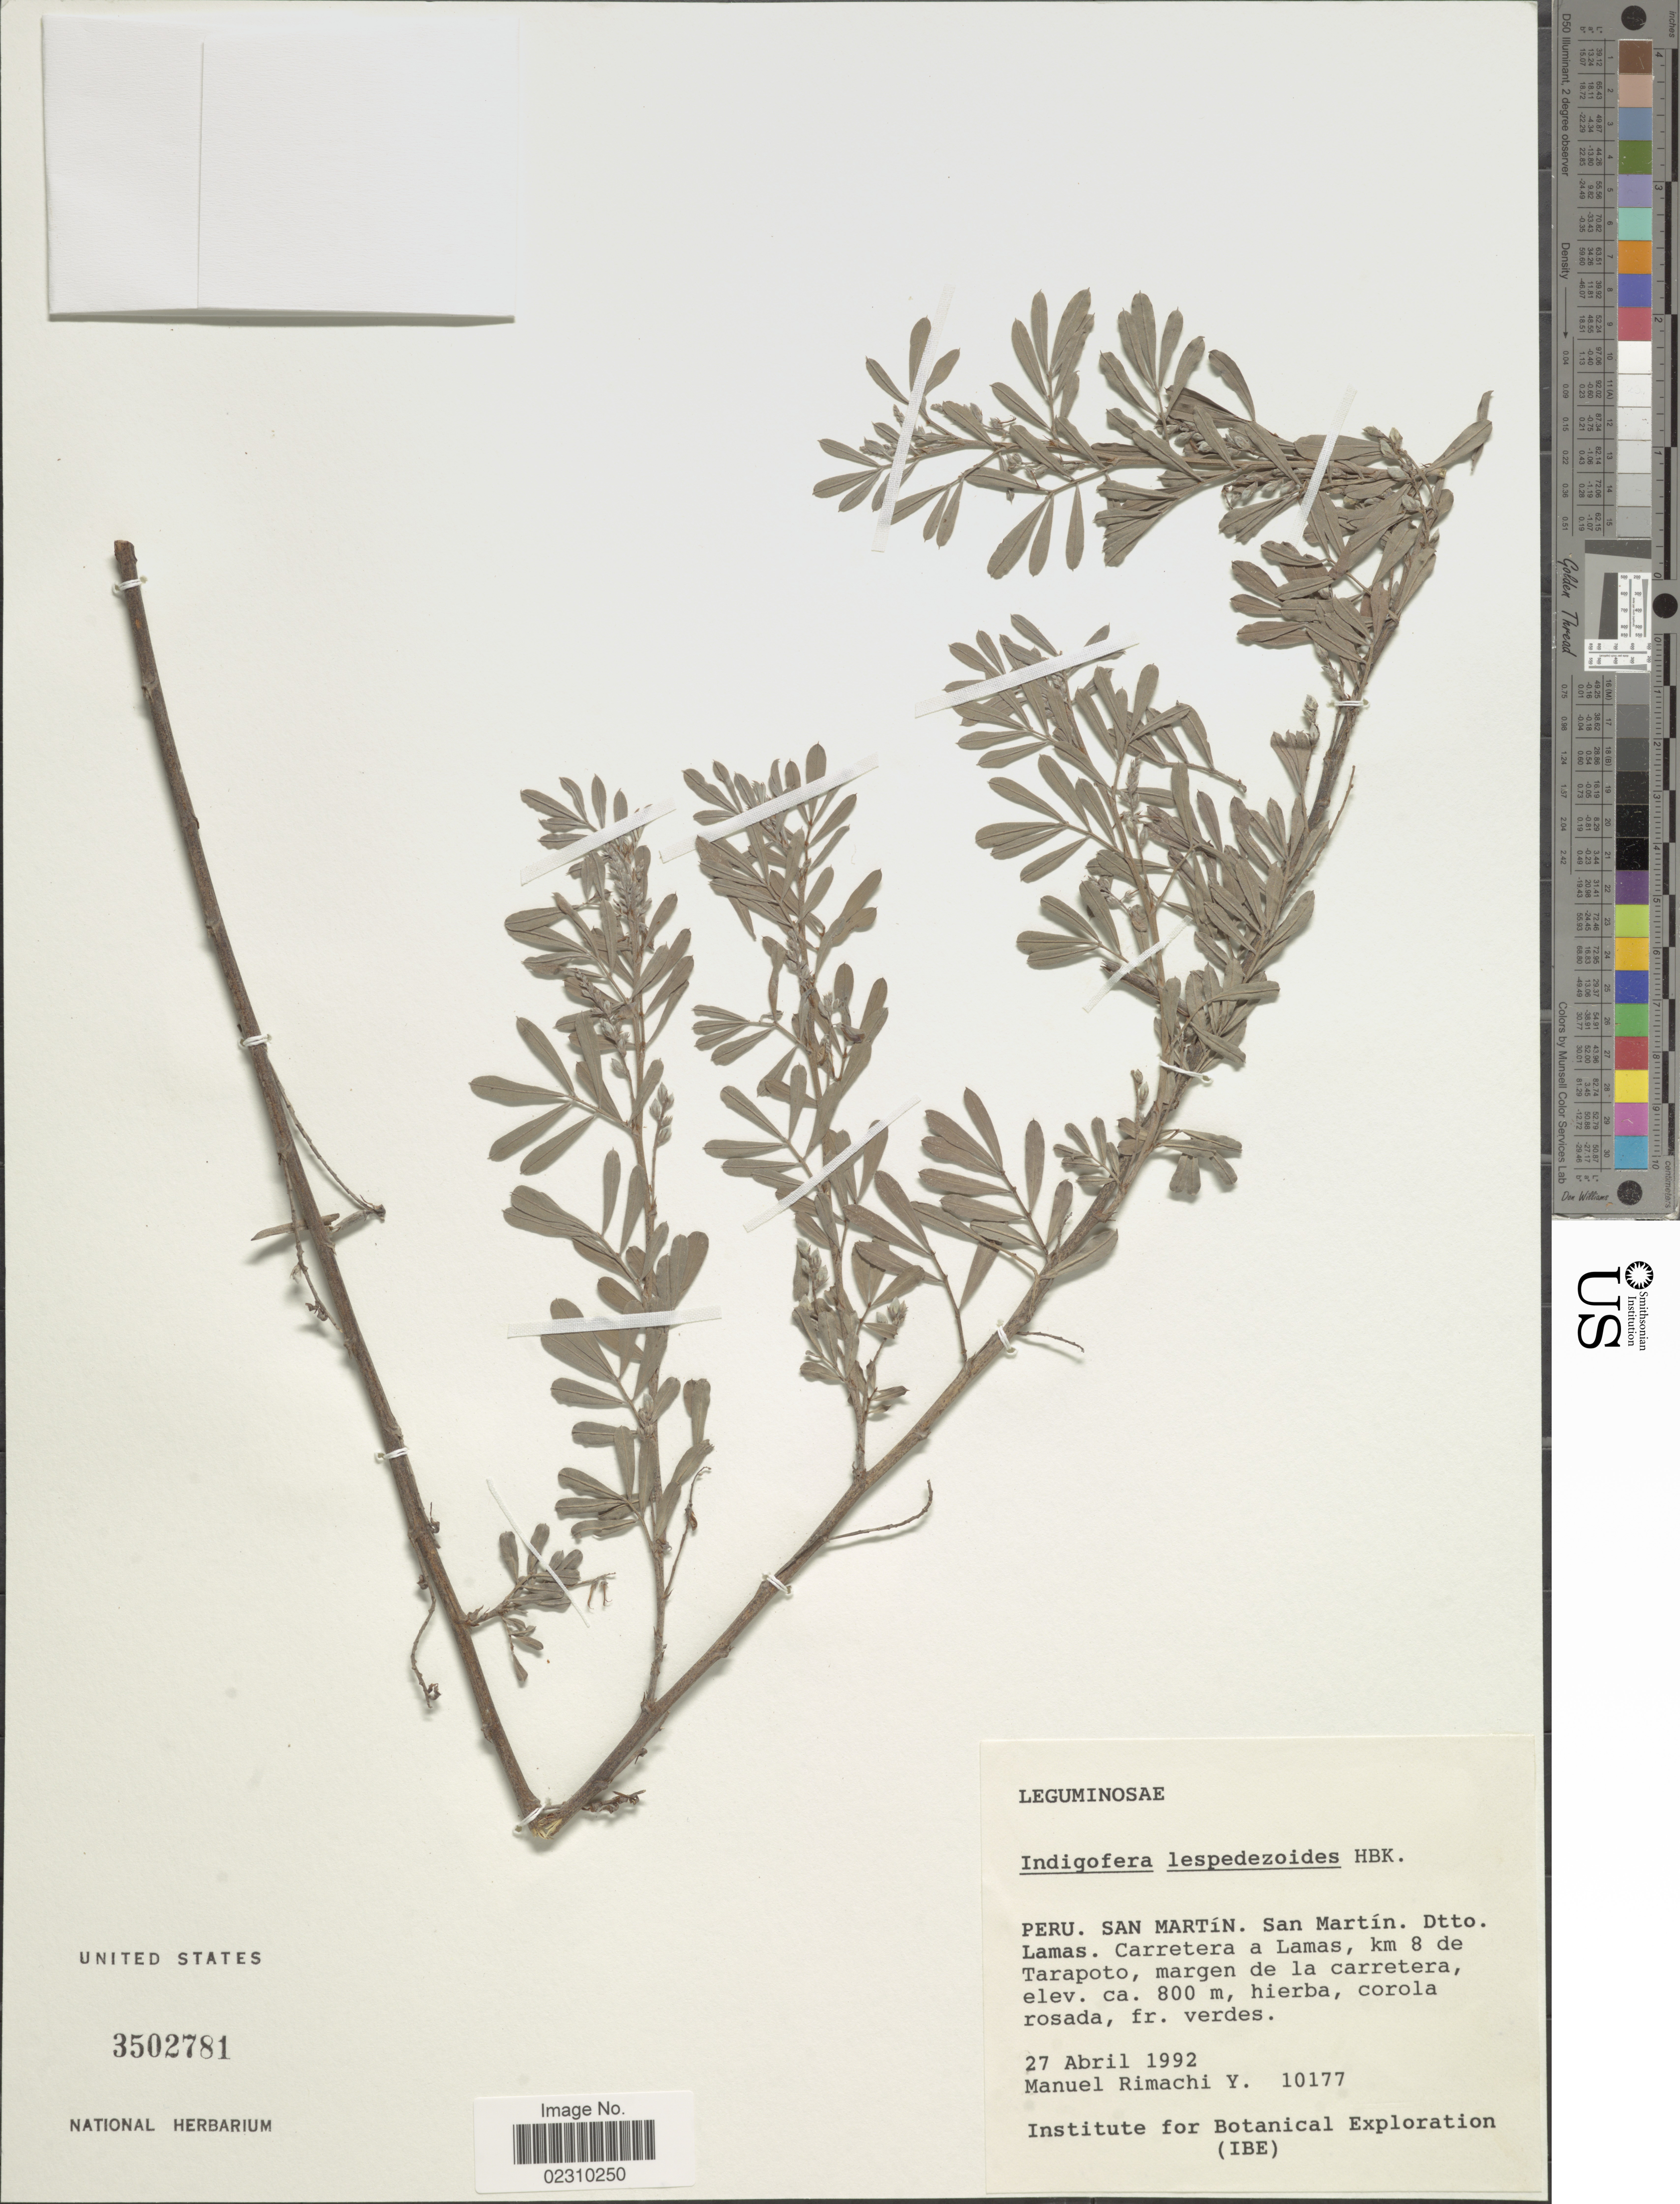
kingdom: Plantae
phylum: Tracheophyta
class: Magnoliopsida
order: Fabales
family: Fabaceae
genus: Indigofera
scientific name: Indigofera lespedezioides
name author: Kunth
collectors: M. Rimachi Y.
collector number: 10177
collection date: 1992-04-27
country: Peru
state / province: San Martín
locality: Peru, San Martin, San Martin, Dtto. Lamas, Carretera a Lama, km 8 de Tarapoto, margen de la carretera.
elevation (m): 800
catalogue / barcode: US 3502781